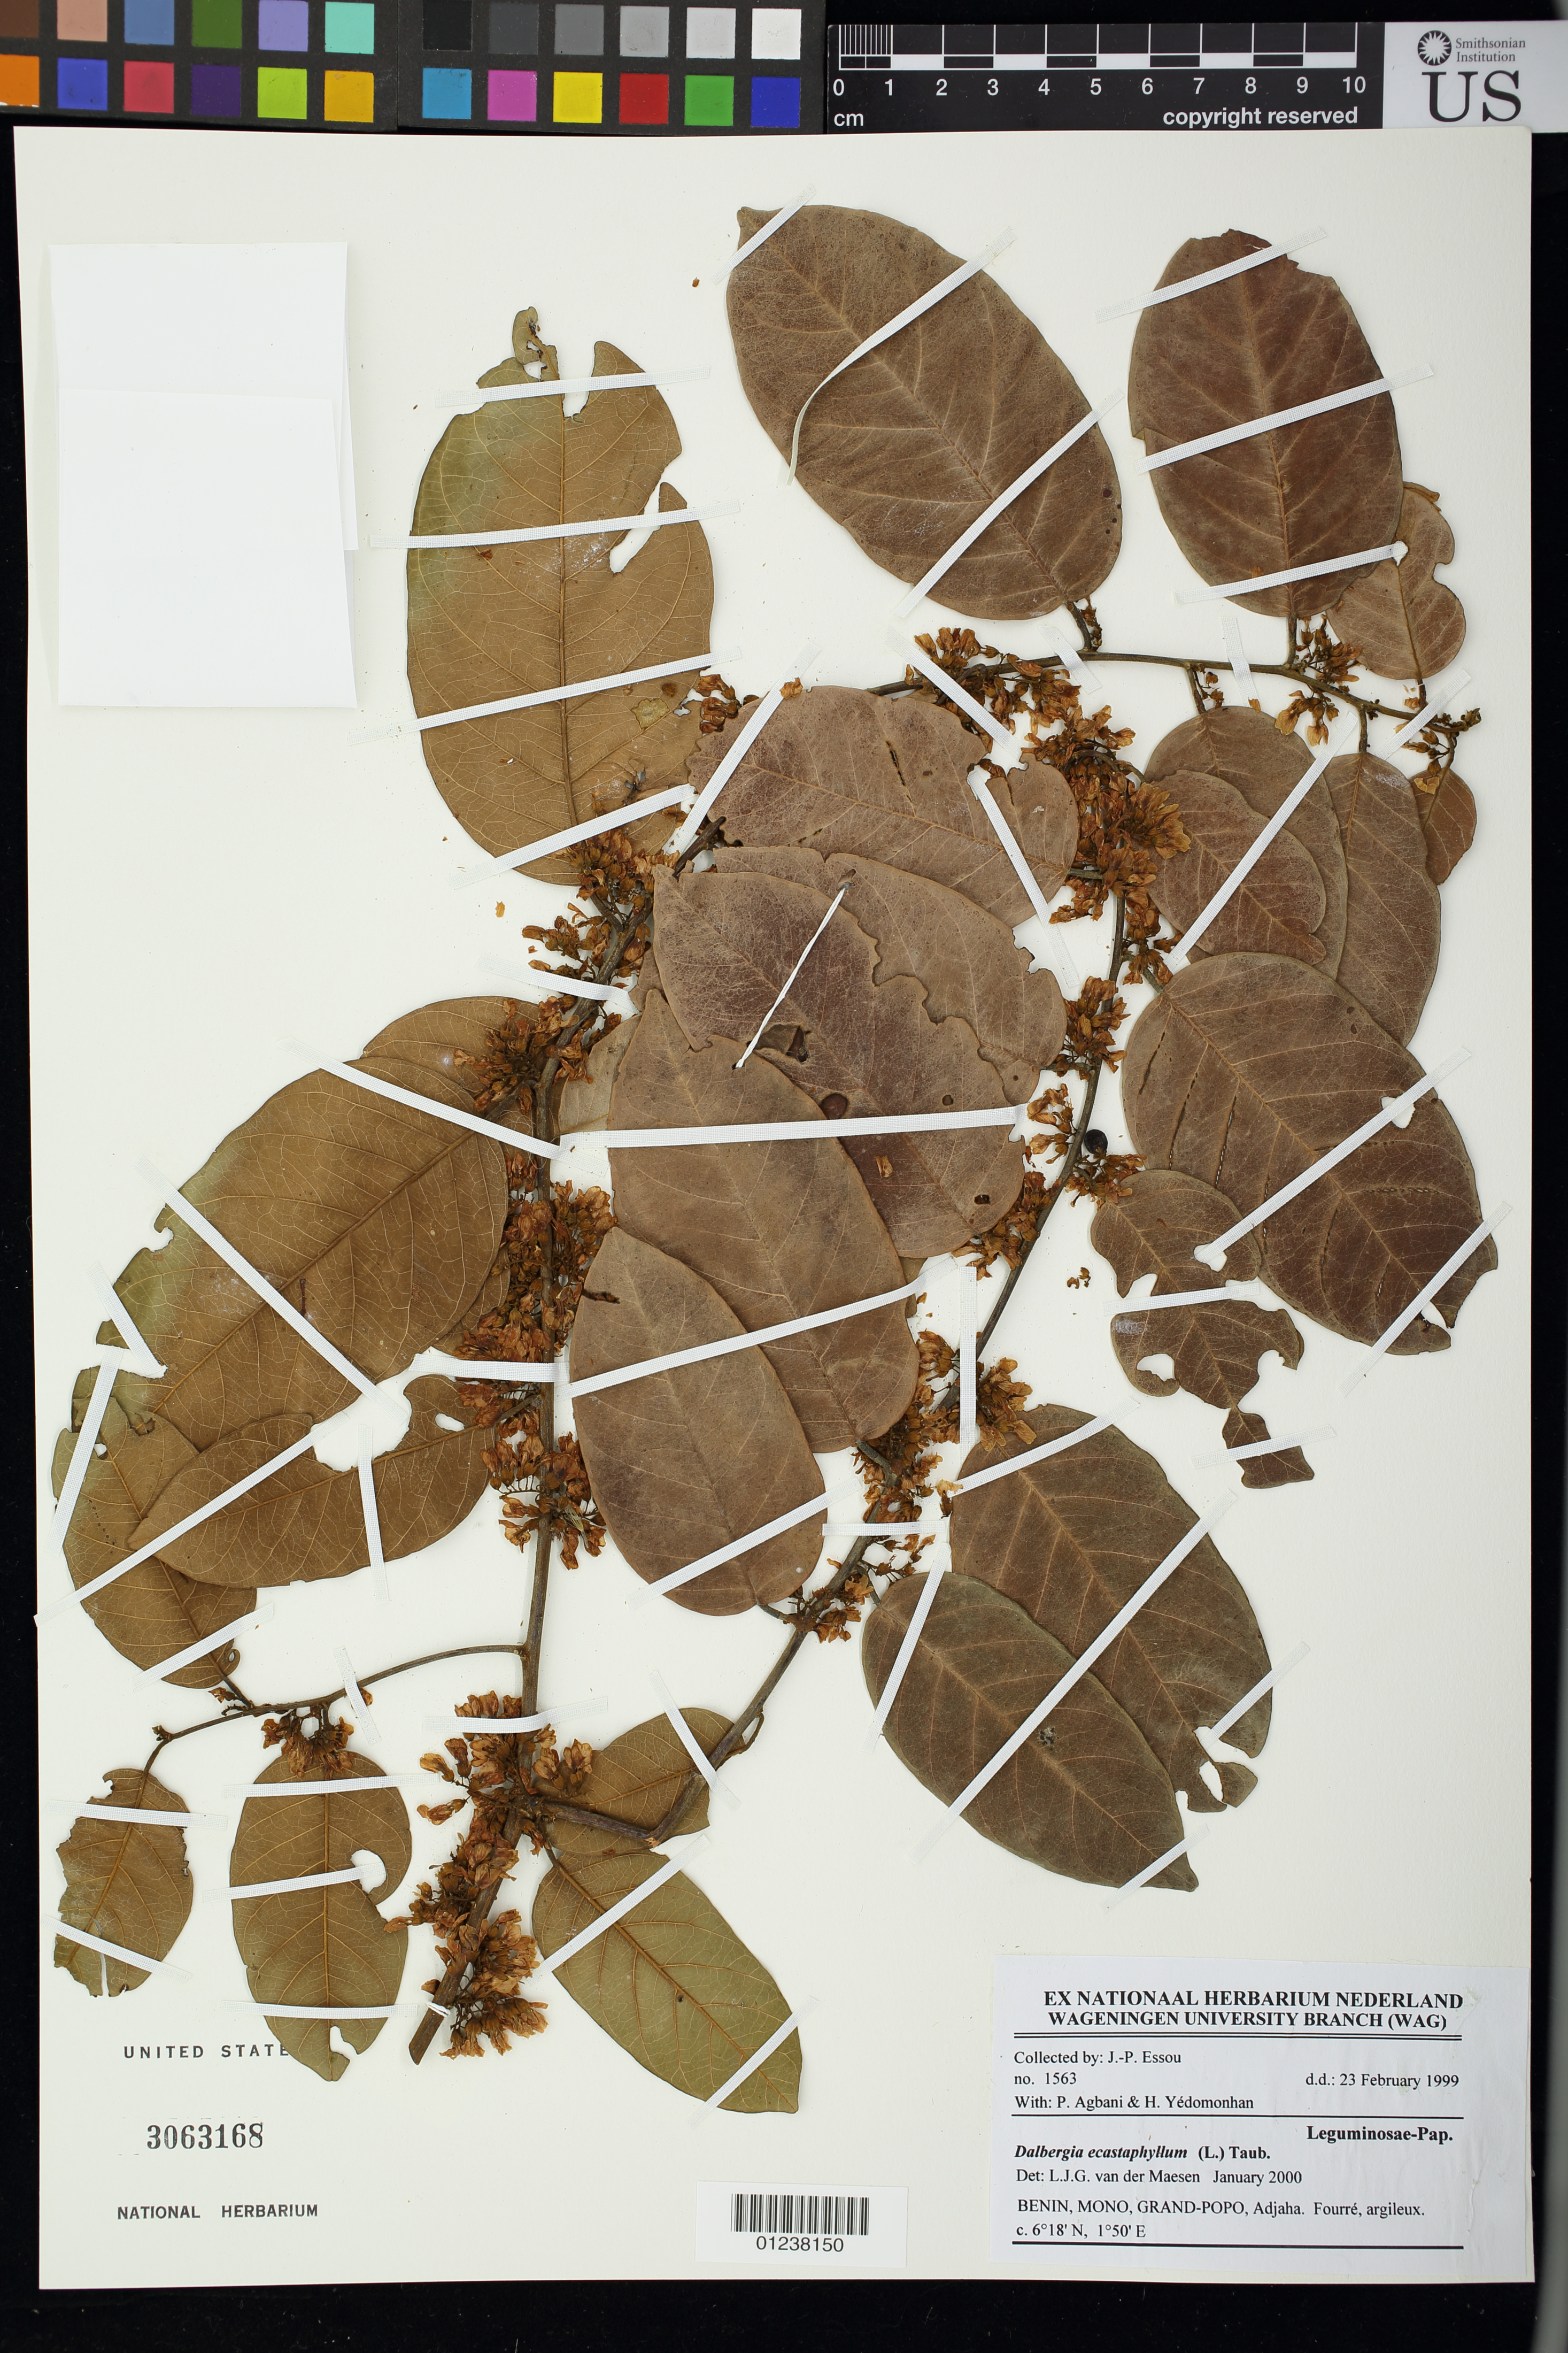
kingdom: Plantae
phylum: Tracheophyta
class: Magnoliopsida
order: Fabales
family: Fabaceae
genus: Dalbergia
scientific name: Dalbergia ecastaphyllum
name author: (L.) Taub.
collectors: J. Essou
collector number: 1563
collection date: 1999-02-23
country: Benin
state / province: Mono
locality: Grand-Popo, Adjaha.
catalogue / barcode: US 3063168